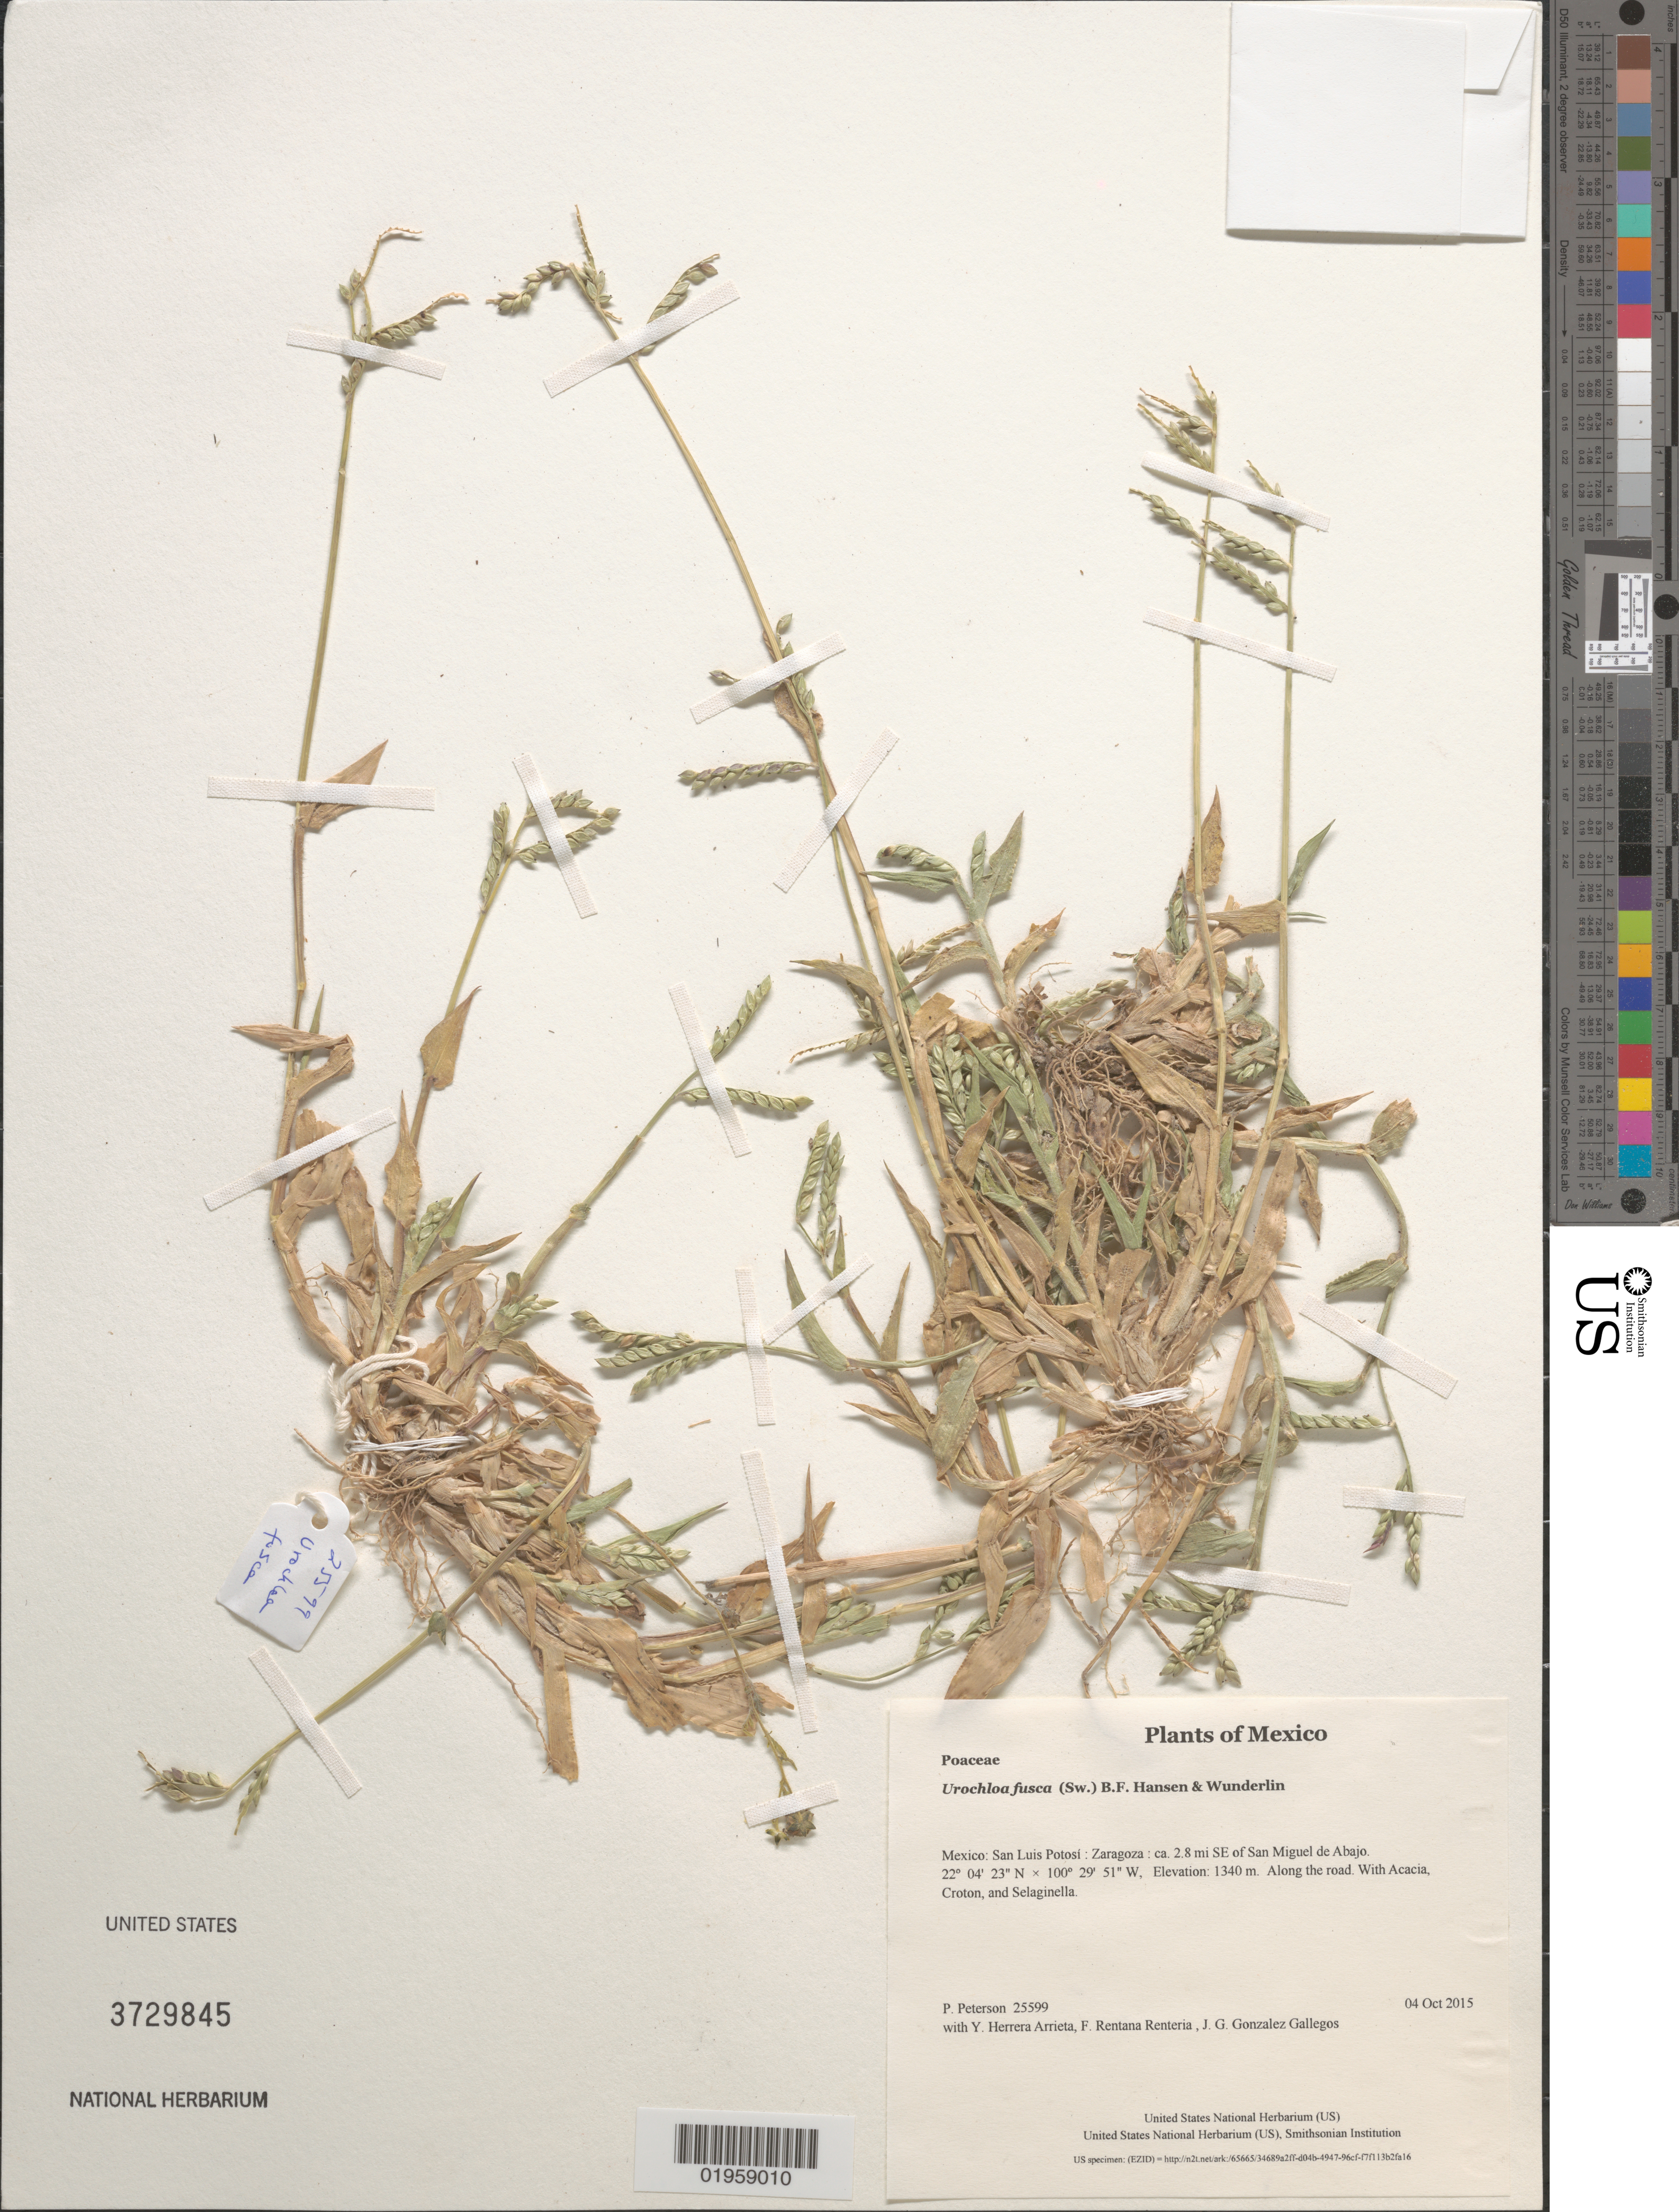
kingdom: Plantae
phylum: Tracheophyta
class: Liliopsida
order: Poales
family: Poaceae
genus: Urochloa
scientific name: Urochloa fusca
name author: (Sw.) B.F. Hansen & Wunderlin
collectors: P. M. Peterson, Y. Herrera Arrieta, F. Rentana Renteria & J. G. Gonzalez Gallegos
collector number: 25599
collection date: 2015-10-04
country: Mexico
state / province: San Luis Potosí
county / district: Zaragoza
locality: ca. 2.8 mi SE of San Miguel de Abajo.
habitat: Along the road.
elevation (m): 1340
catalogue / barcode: US 3729845